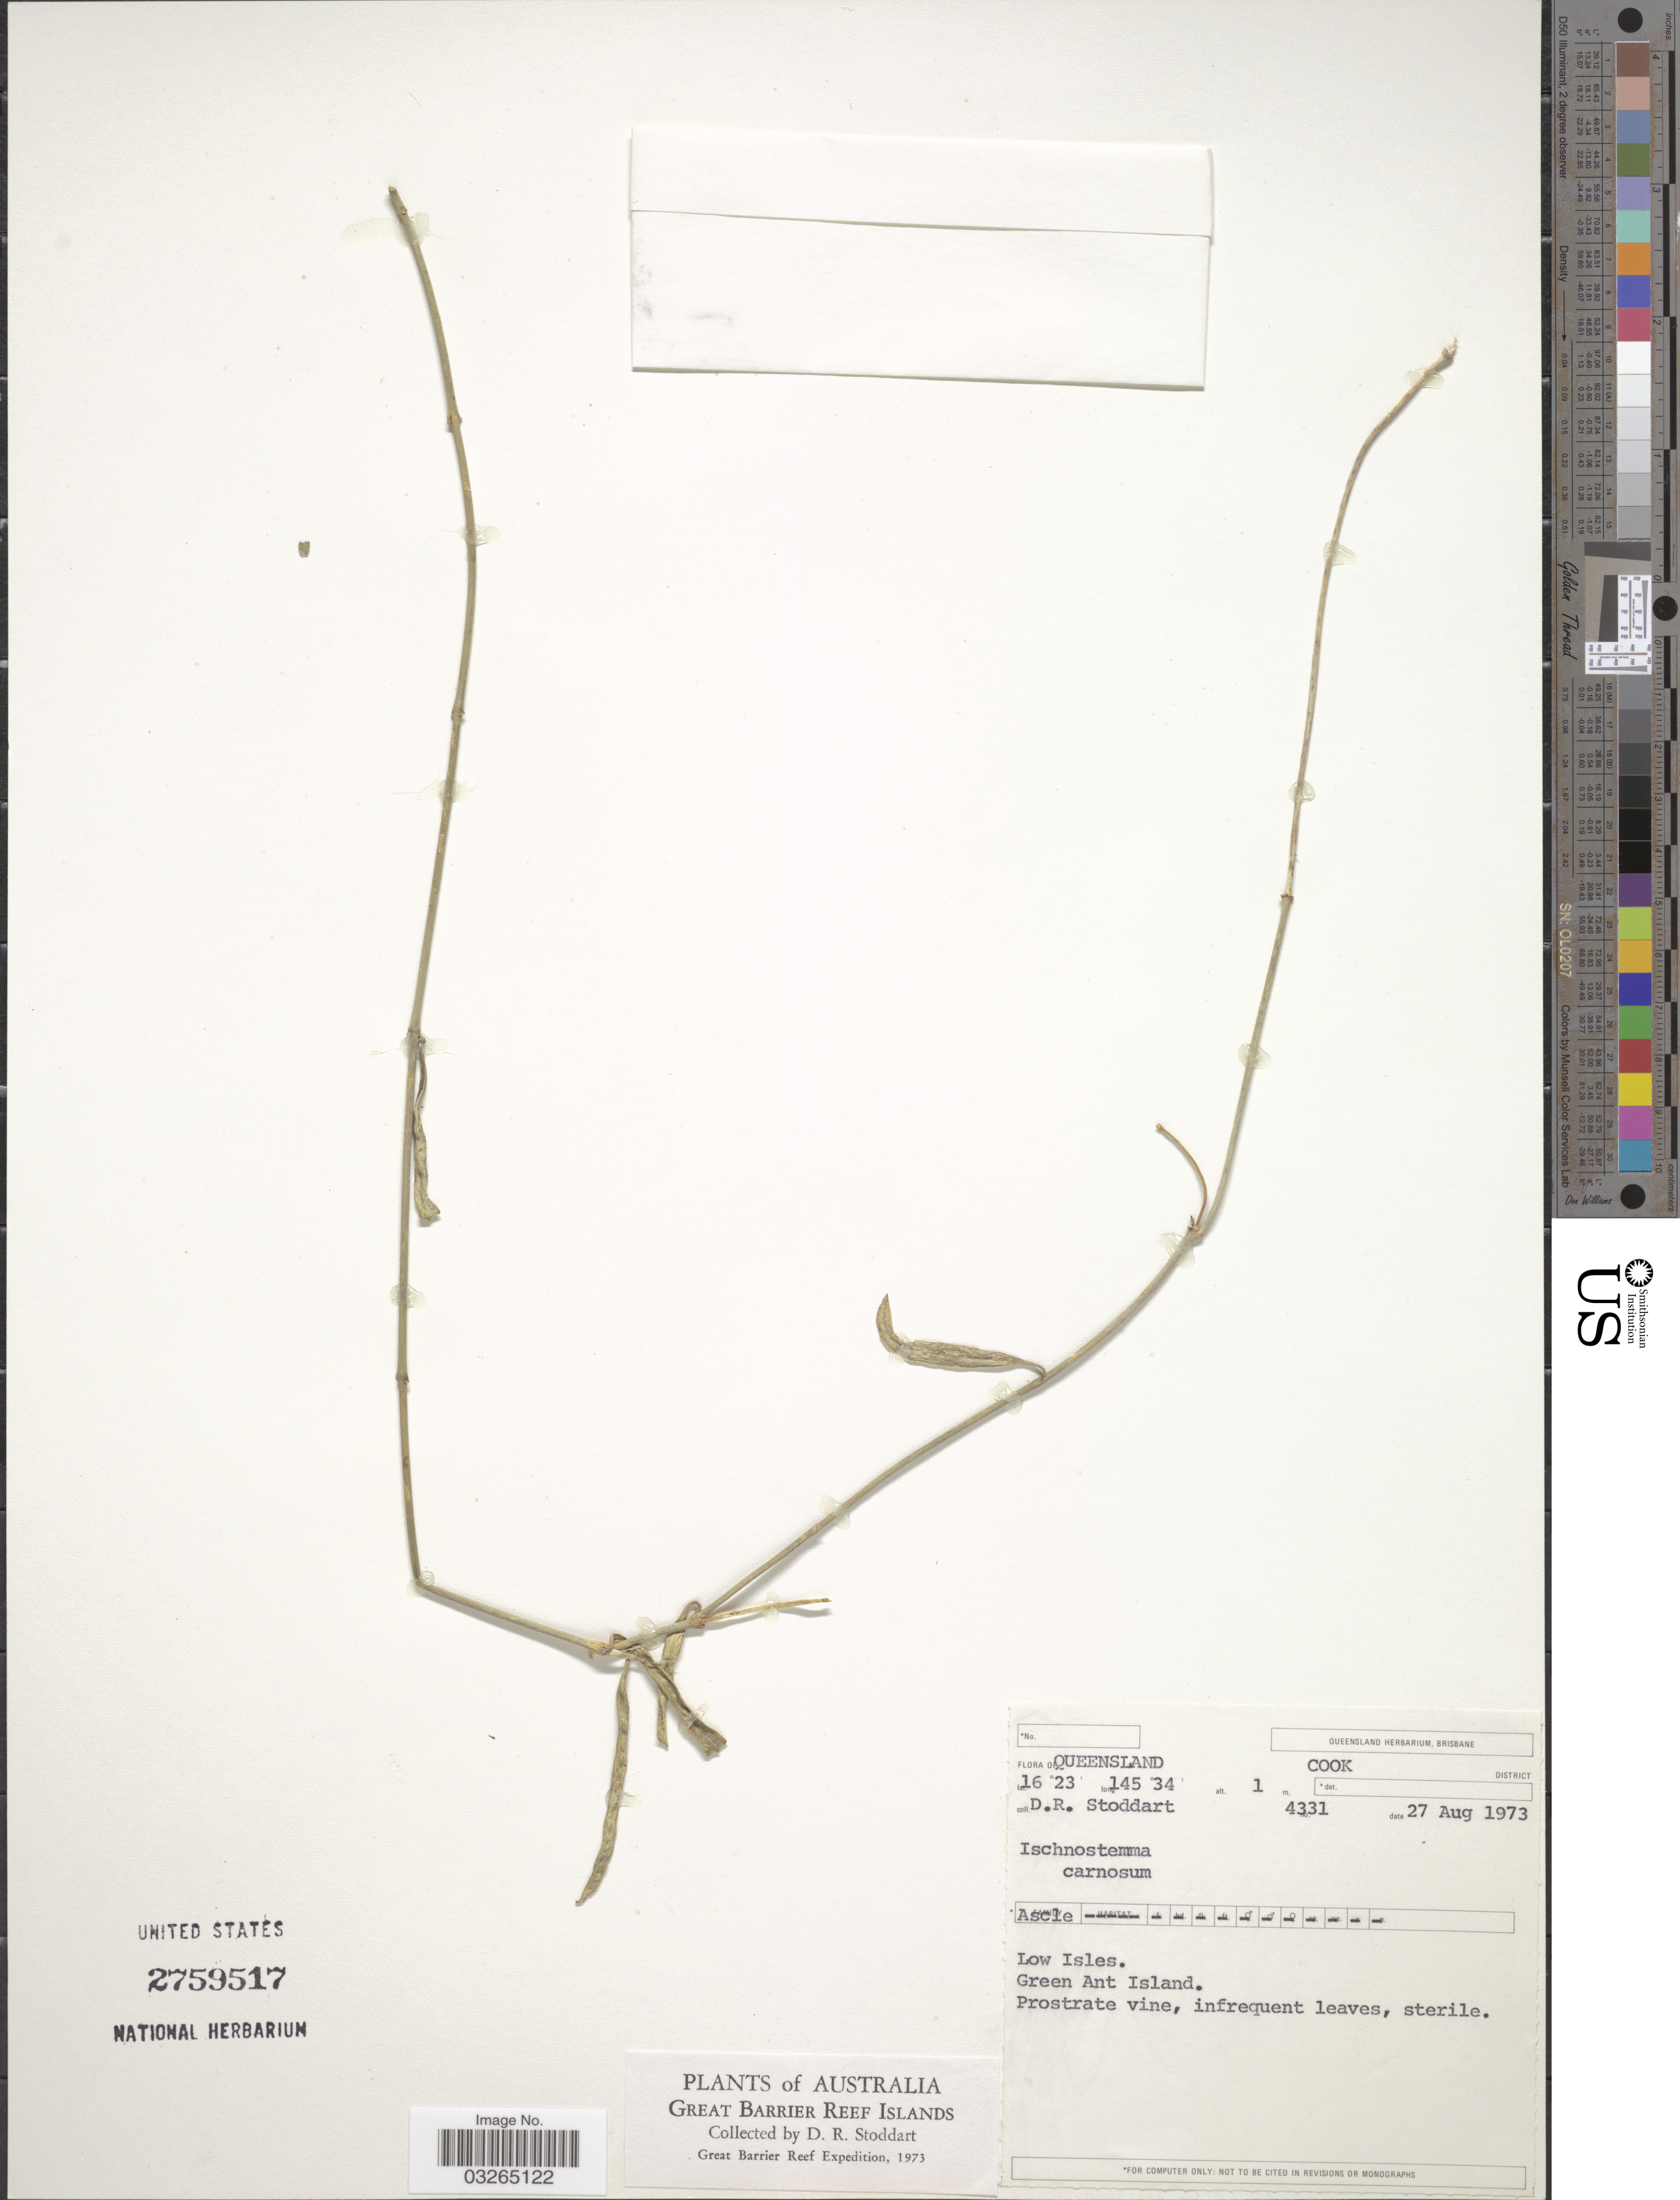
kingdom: Plantae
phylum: Tracheophyta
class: Magnoliopsida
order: Gentianales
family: Apocynaceae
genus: Vincetoxicum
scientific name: Vincetoxicum carnosum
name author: (R. Br.) Benth.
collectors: D. R. Stoddart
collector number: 4331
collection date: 1973-08-27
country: Australia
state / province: Queensland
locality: Cook District, Low Isles, Green Ant Island, Great Barrier Reef Islands.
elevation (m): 1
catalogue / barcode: US 2759517